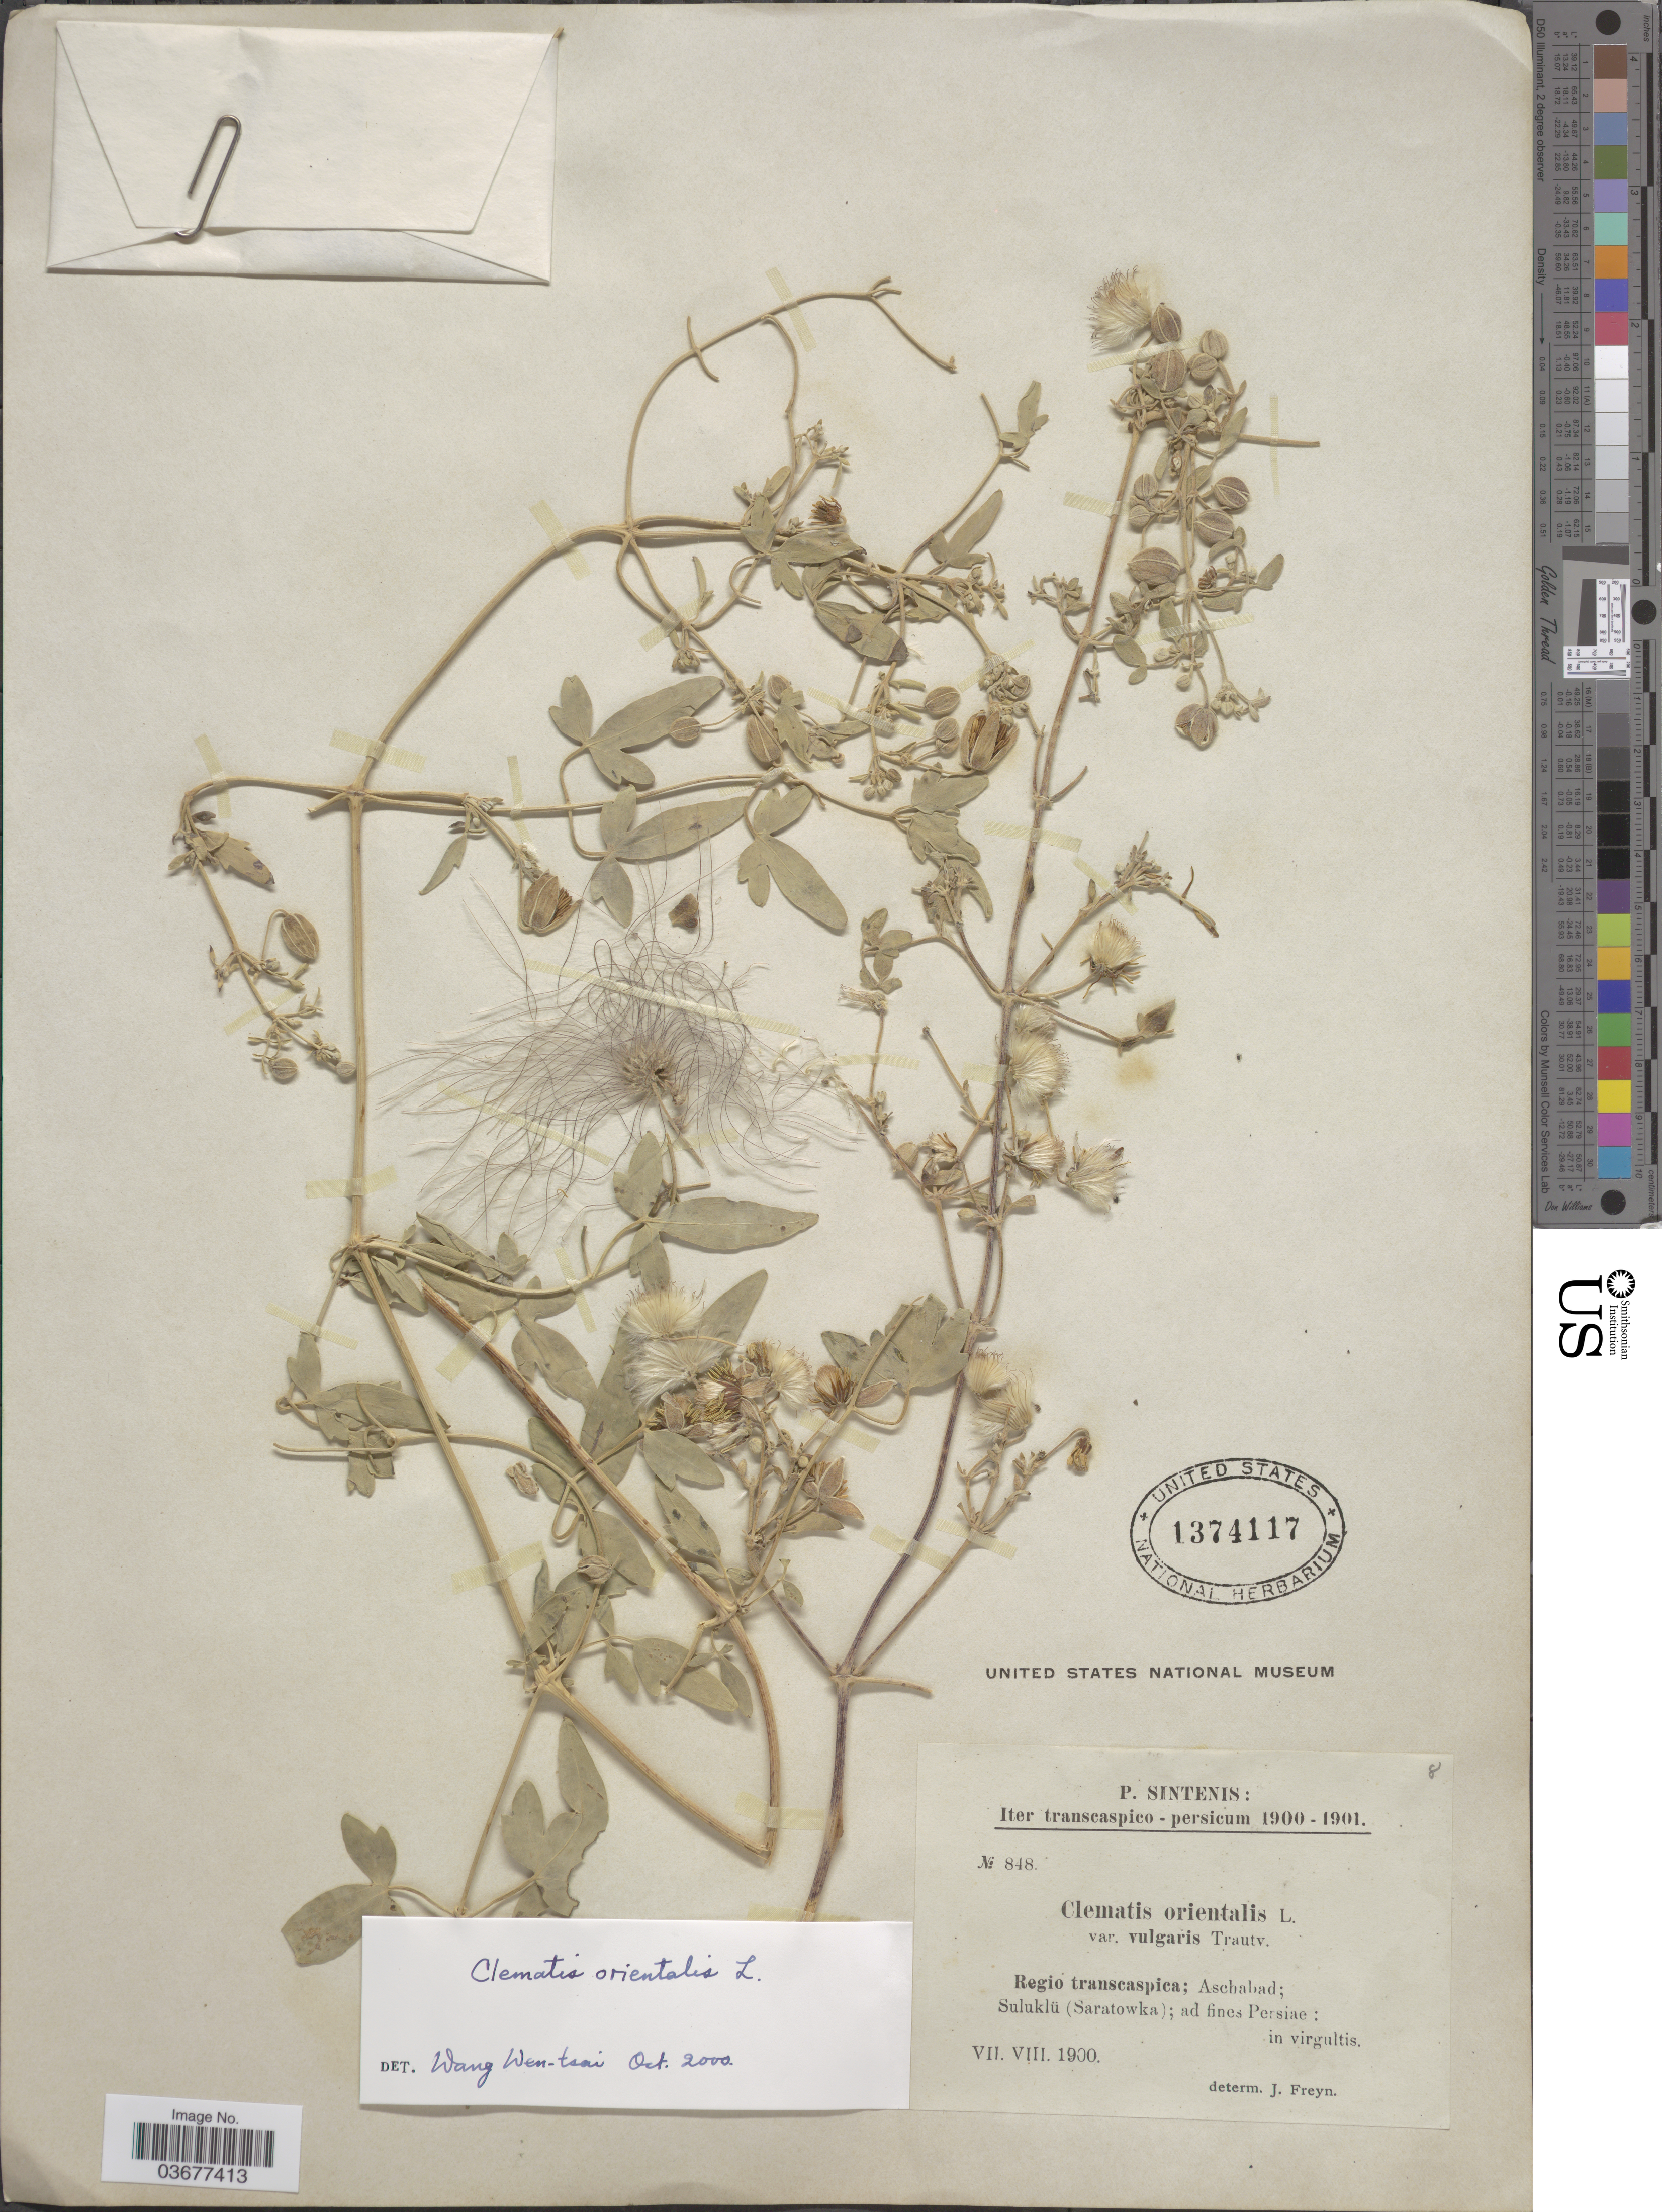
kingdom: Plantae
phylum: Tracheophyta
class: Magnoliopsida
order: Ranunculales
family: Ranunculaceae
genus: Clematis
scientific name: Clematis orientalis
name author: L.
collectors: P. Sintenis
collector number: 848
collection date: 1900-07/1900-08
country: Iran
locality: Regio transcaspica; Aschabad; Suluklü (Saratowka); ad fines Persiae; in virgultis.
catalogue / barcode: US 1374117